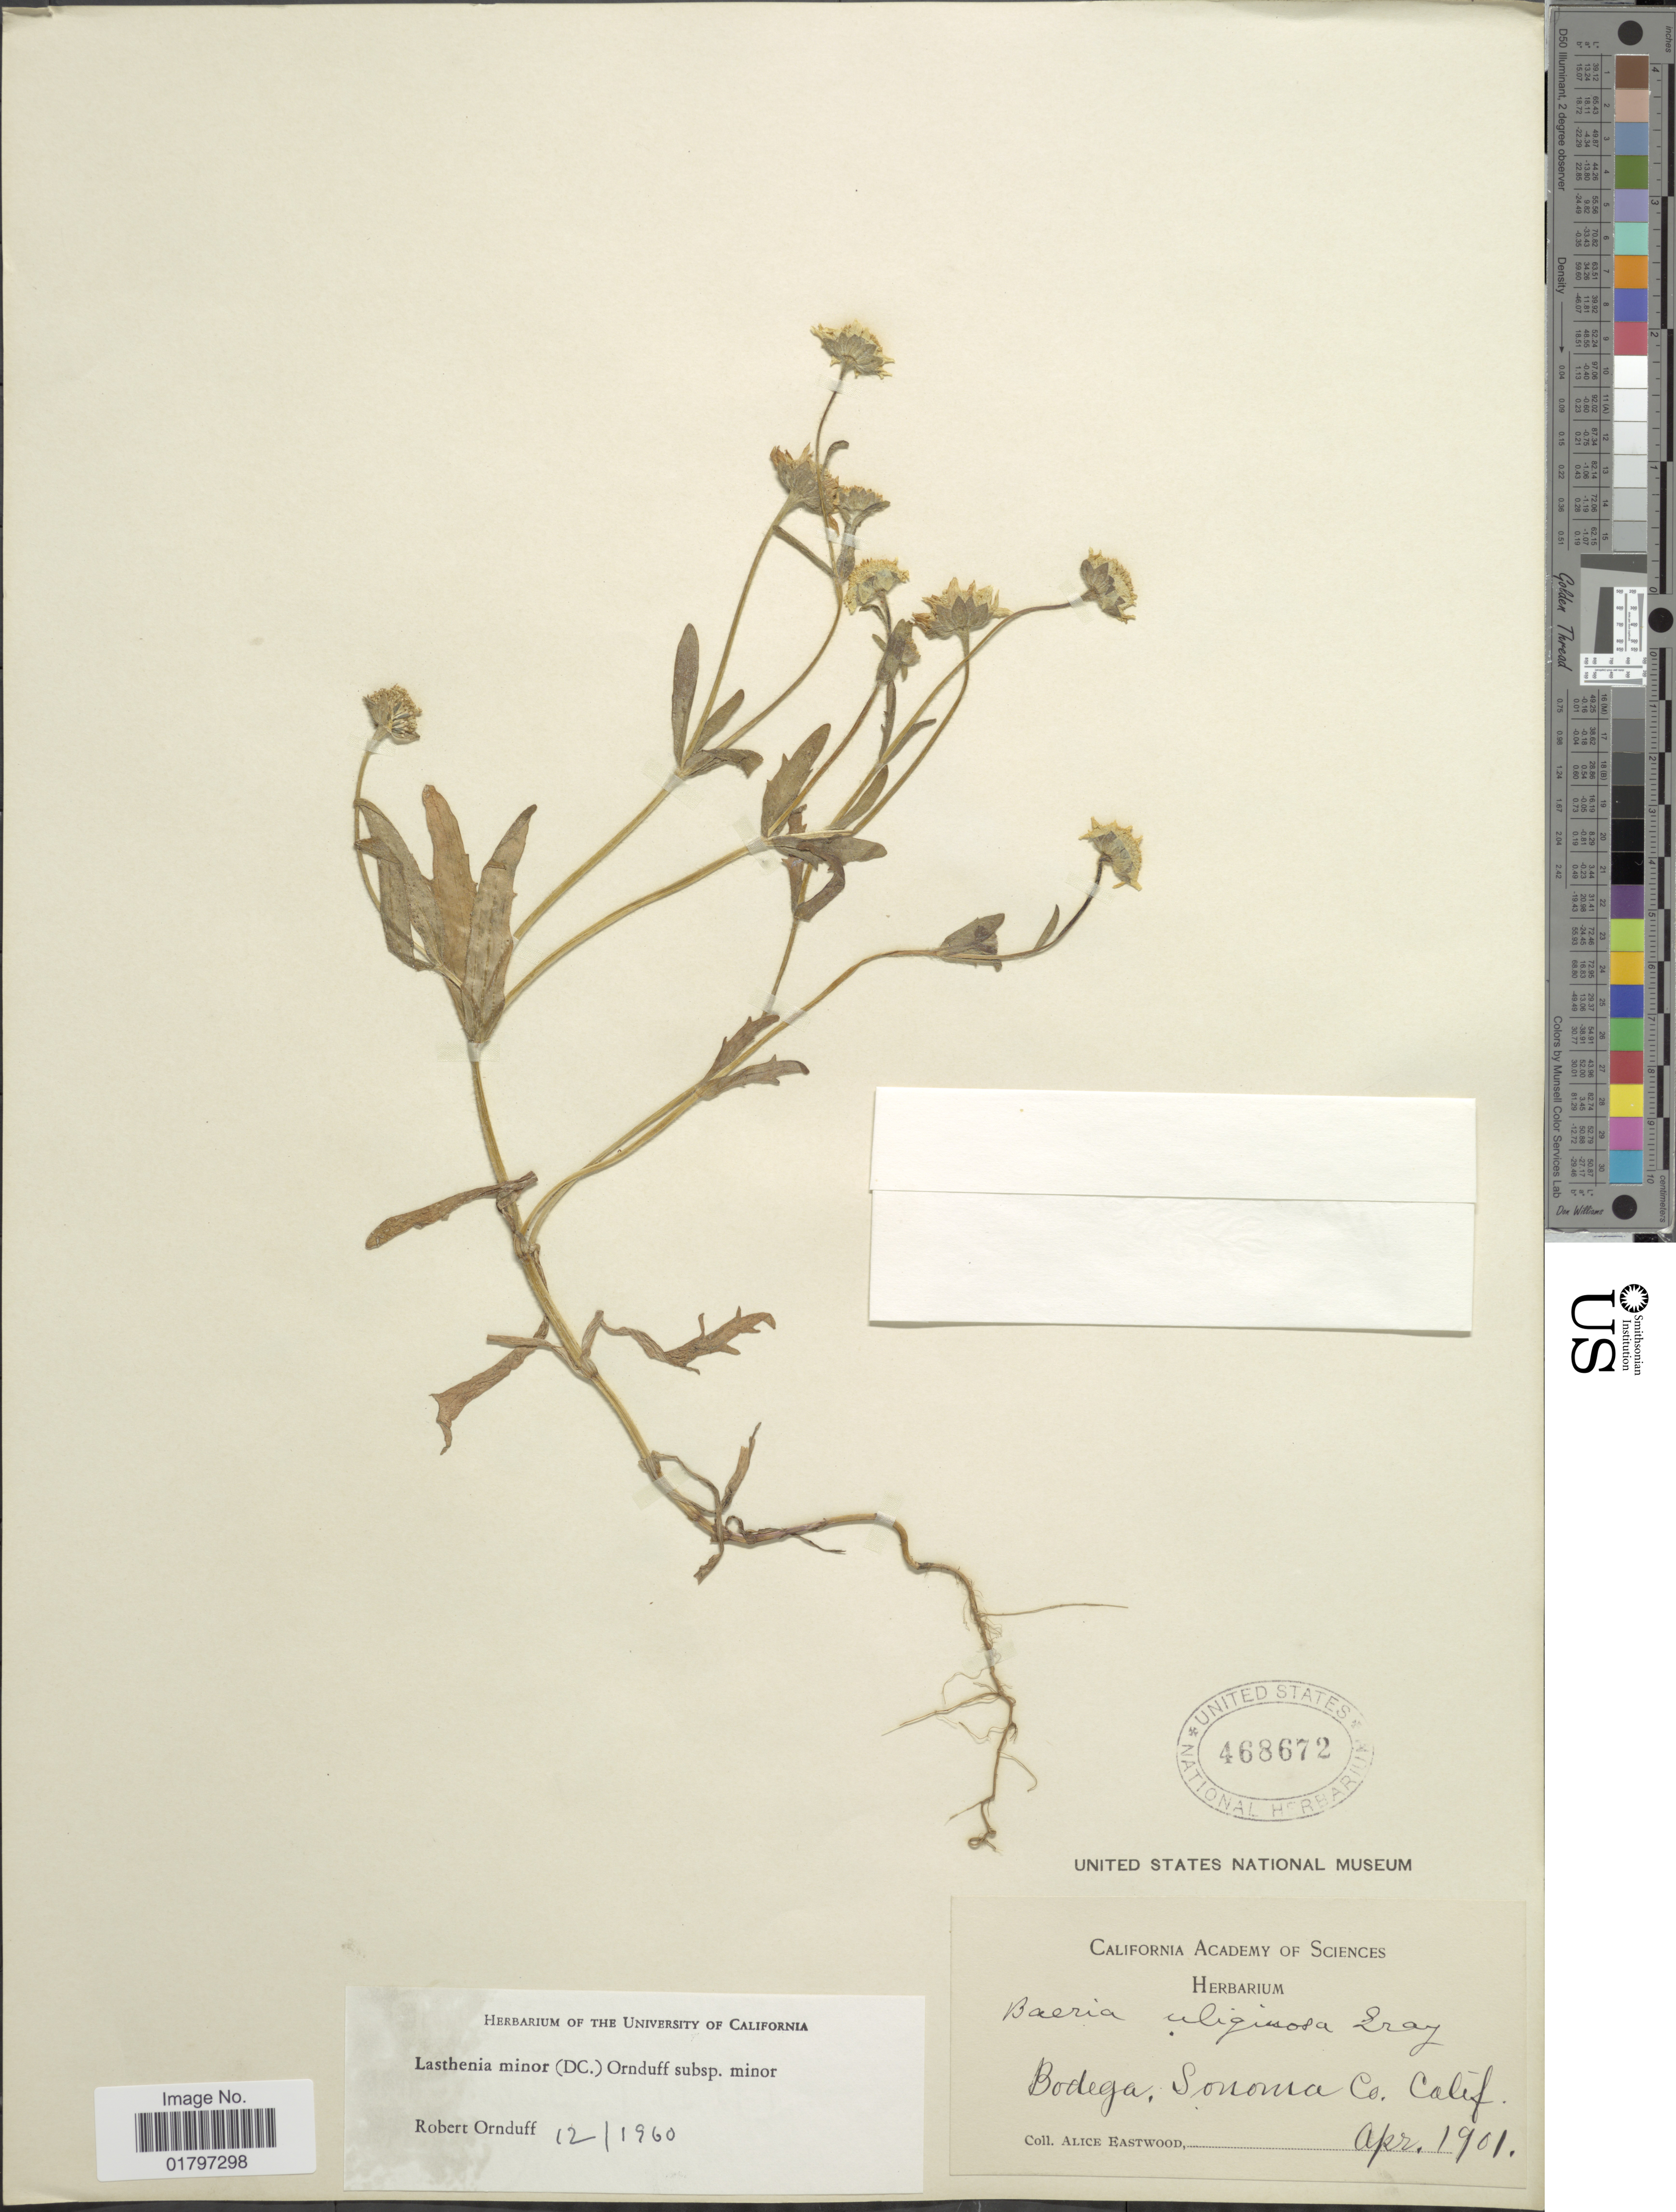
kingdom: Plantae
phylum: Tracheophyta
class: Magnoliopsida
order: Asterales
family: Asteraceae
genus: Lasthenia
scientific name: Lasthenia minor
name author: (DC.) Ornduff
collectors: A. Eastwood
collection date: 1901-04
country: United States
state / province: California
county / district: Sonoma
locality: Bodega, Sonoma Co. Calif.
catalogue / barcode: US 468672